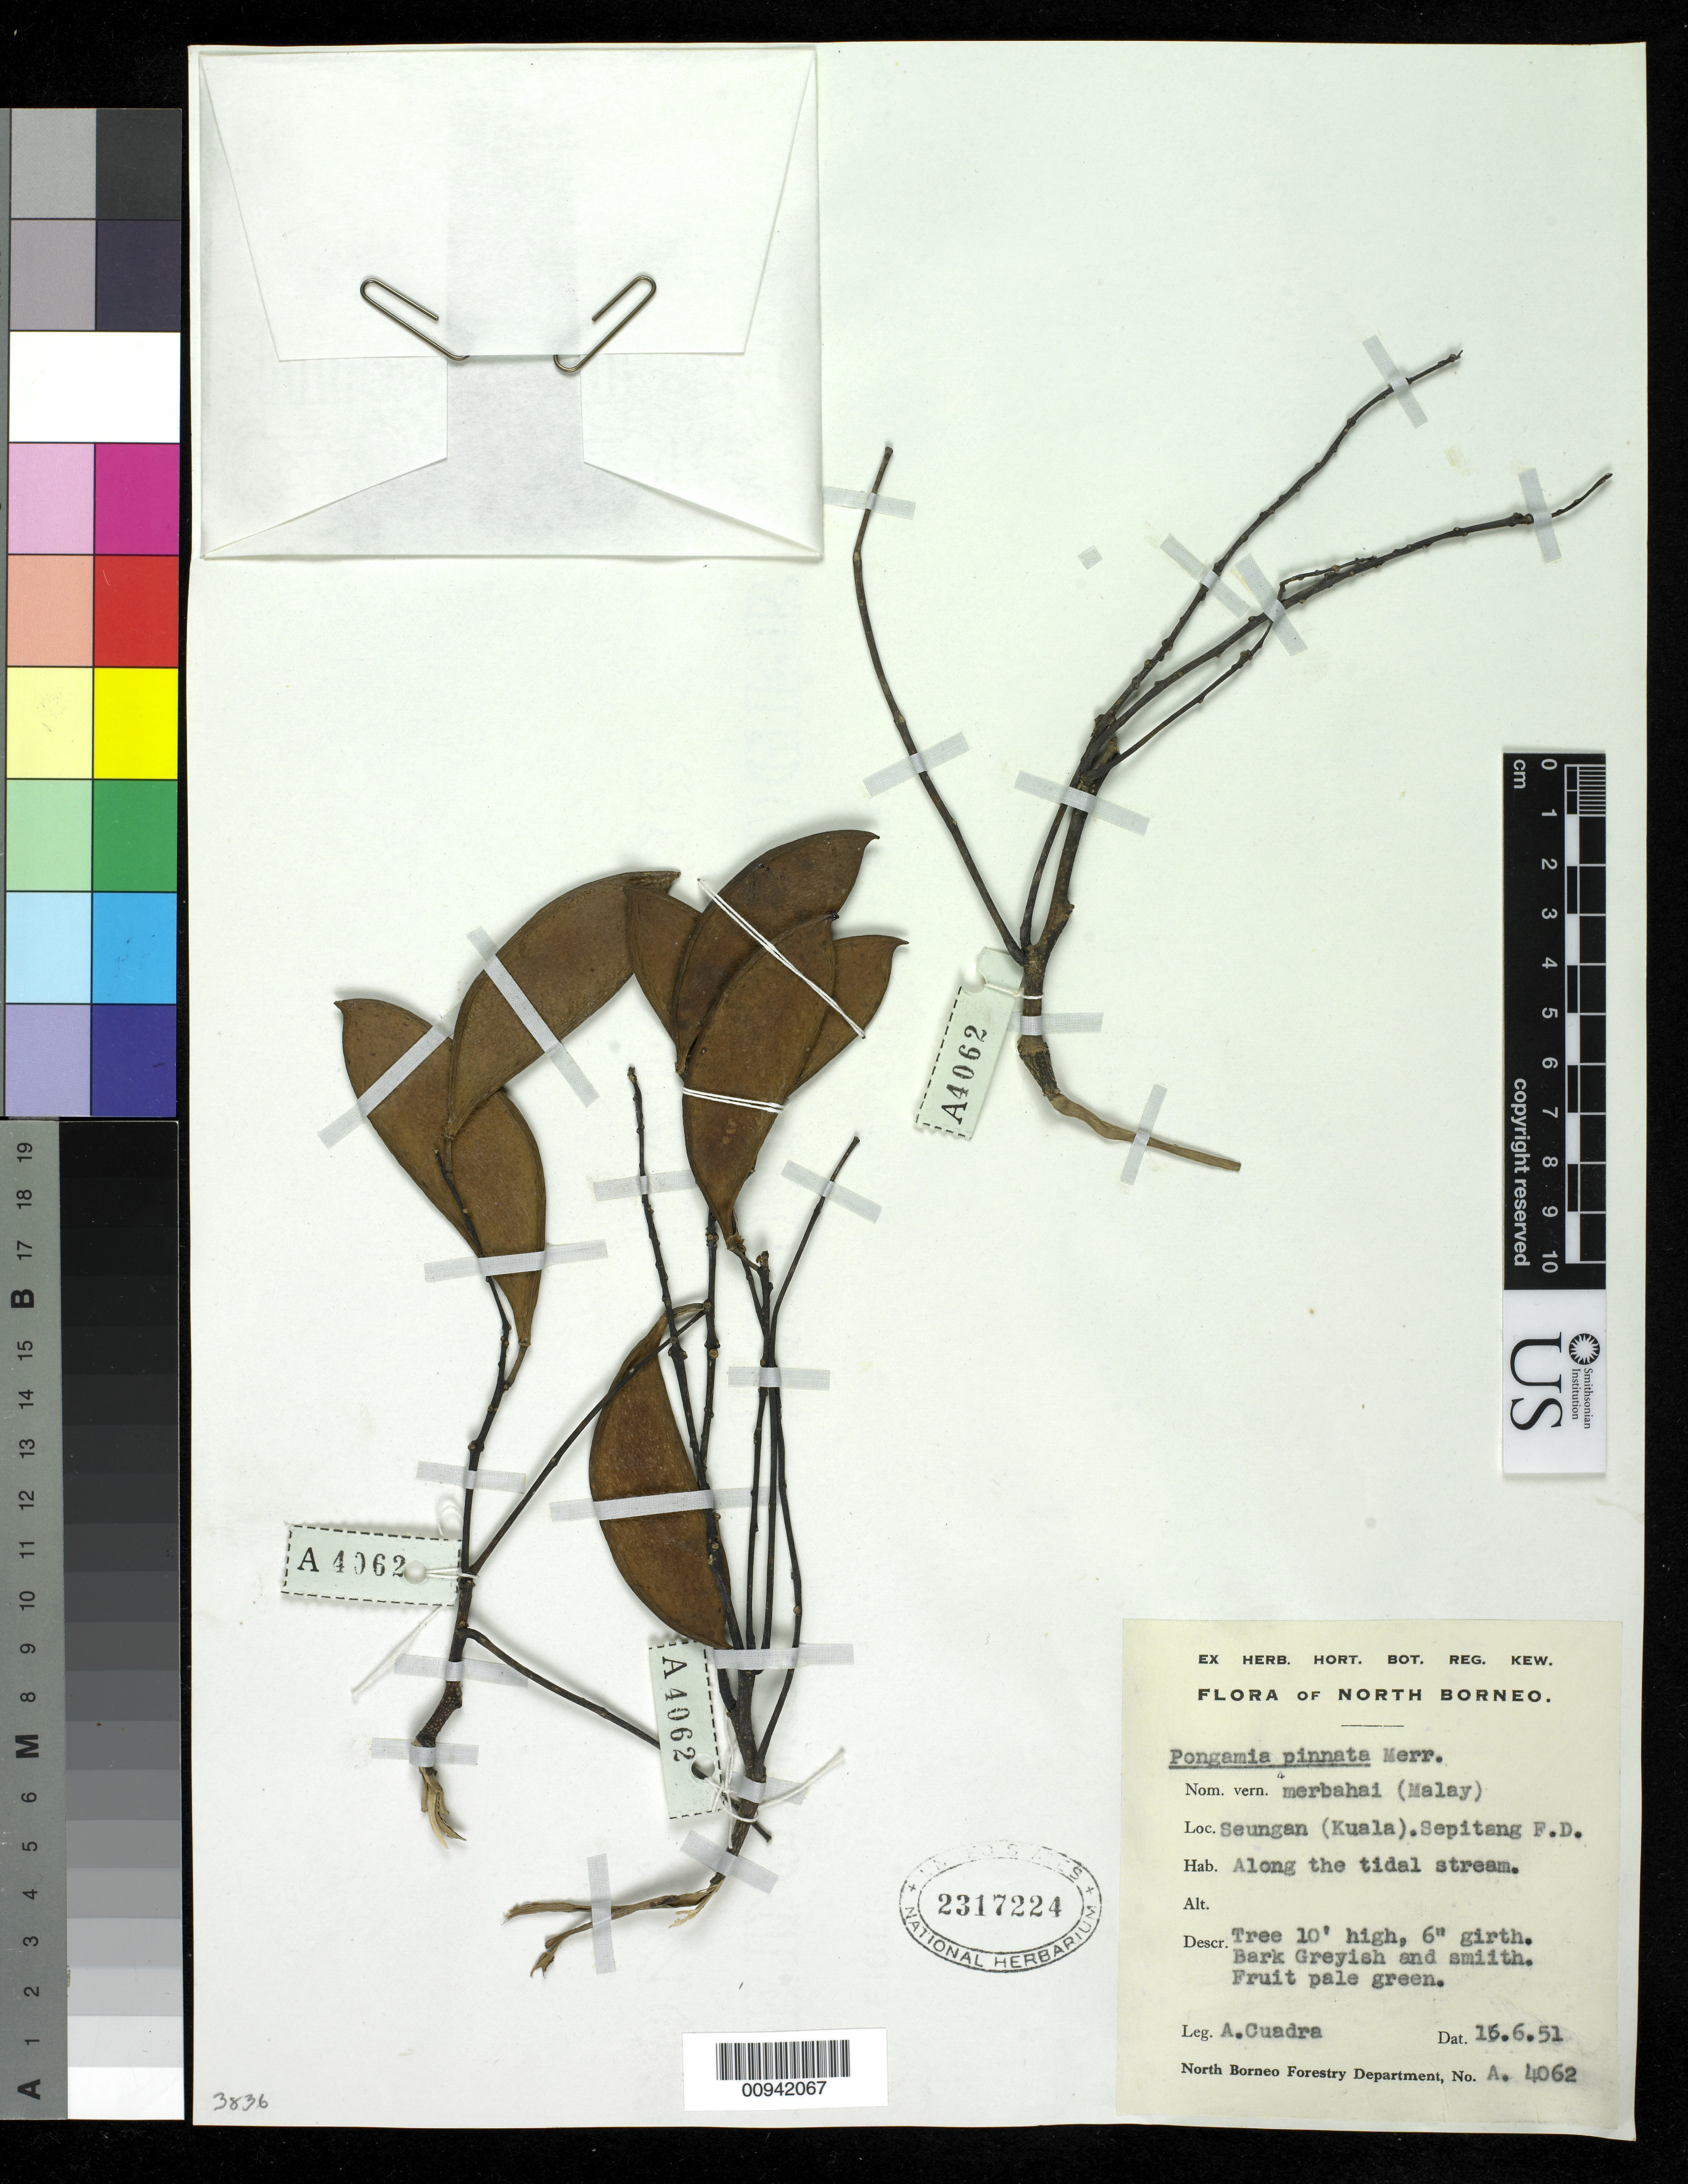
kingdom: Plantae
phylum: Tracheophyta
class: Magnoliopsida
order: Fabales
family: Fabaceae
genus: Millettia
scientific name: Millettia pinnata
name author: (L.) Panigrahi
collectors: A. Cuadra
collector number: A 4062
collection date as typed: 16 Jul 1951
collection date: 1951-07-16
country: Malaysia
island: Borneo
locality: Seungan (Kuala) Septitang FD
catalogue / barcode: US 2317224